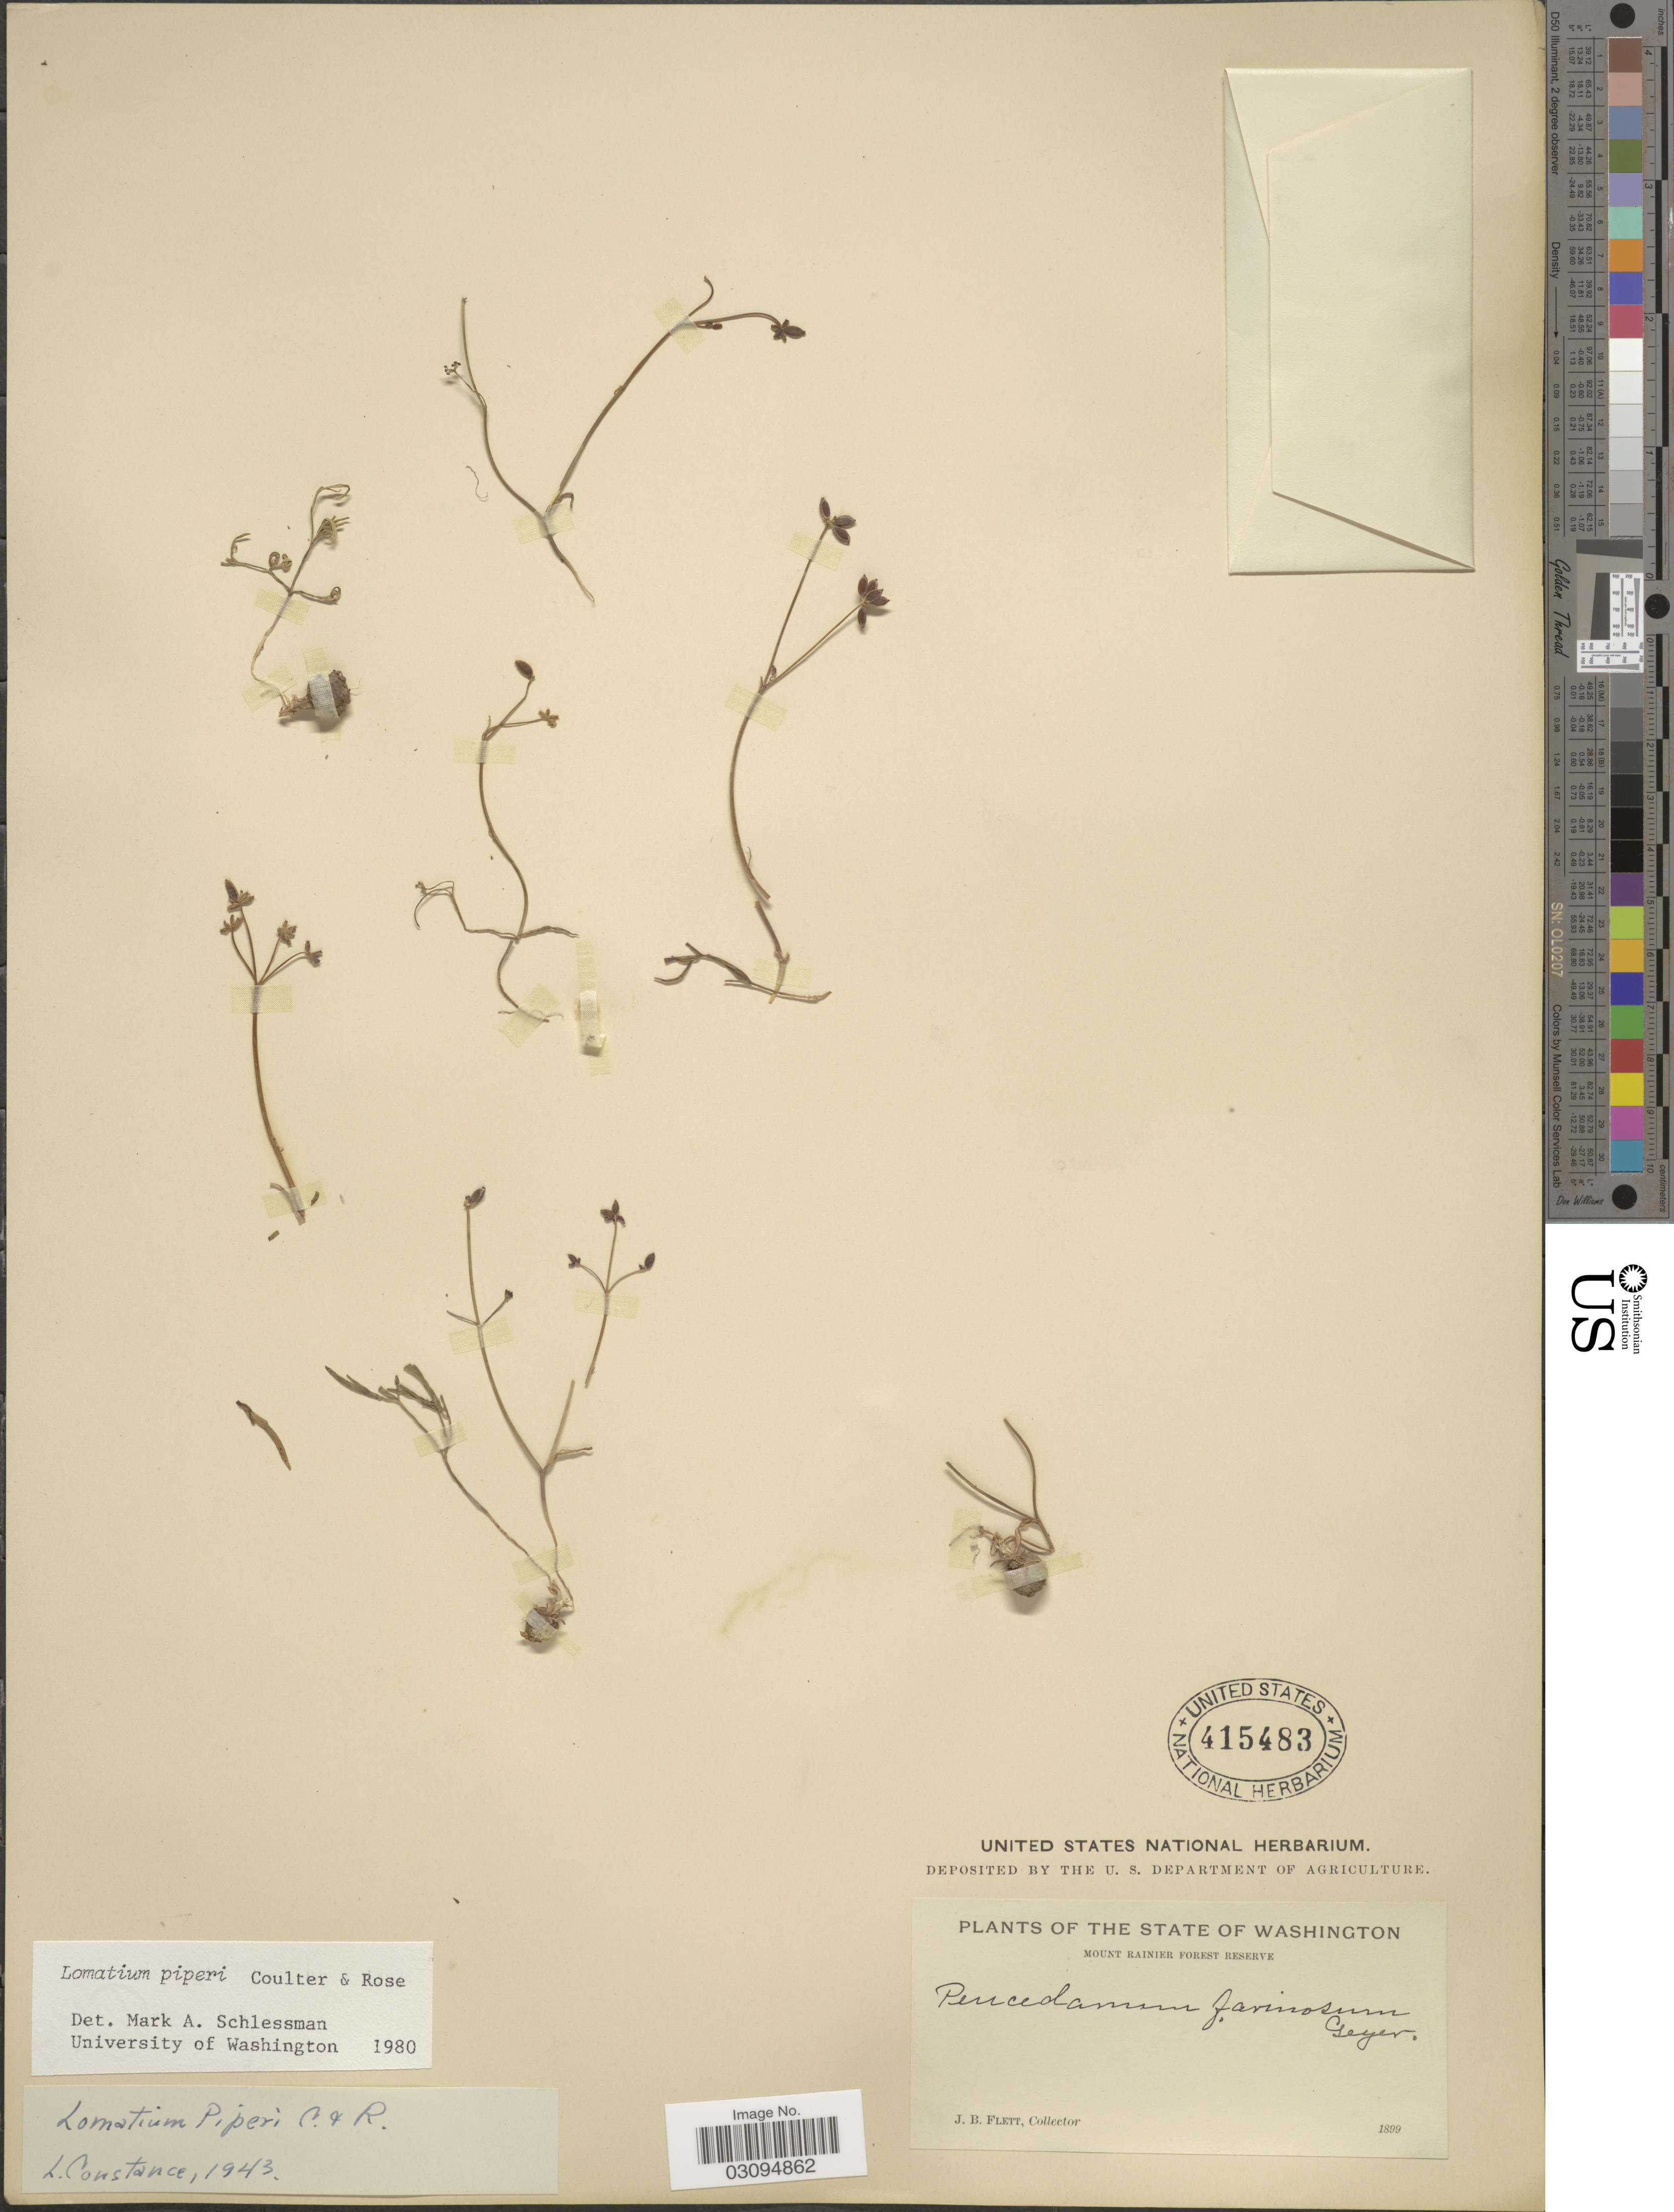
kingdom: Plantae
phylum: Tracheophyta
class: Magnoliopsida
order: Apiales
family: Apiaceae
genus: Lomatium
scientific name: Lomatium piperi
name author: J.M. Coult. & Rose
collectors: J. Flett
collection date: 1899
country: United States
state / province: Washington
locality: Mount Rainier Forest Reserve.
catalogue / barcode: US 415483